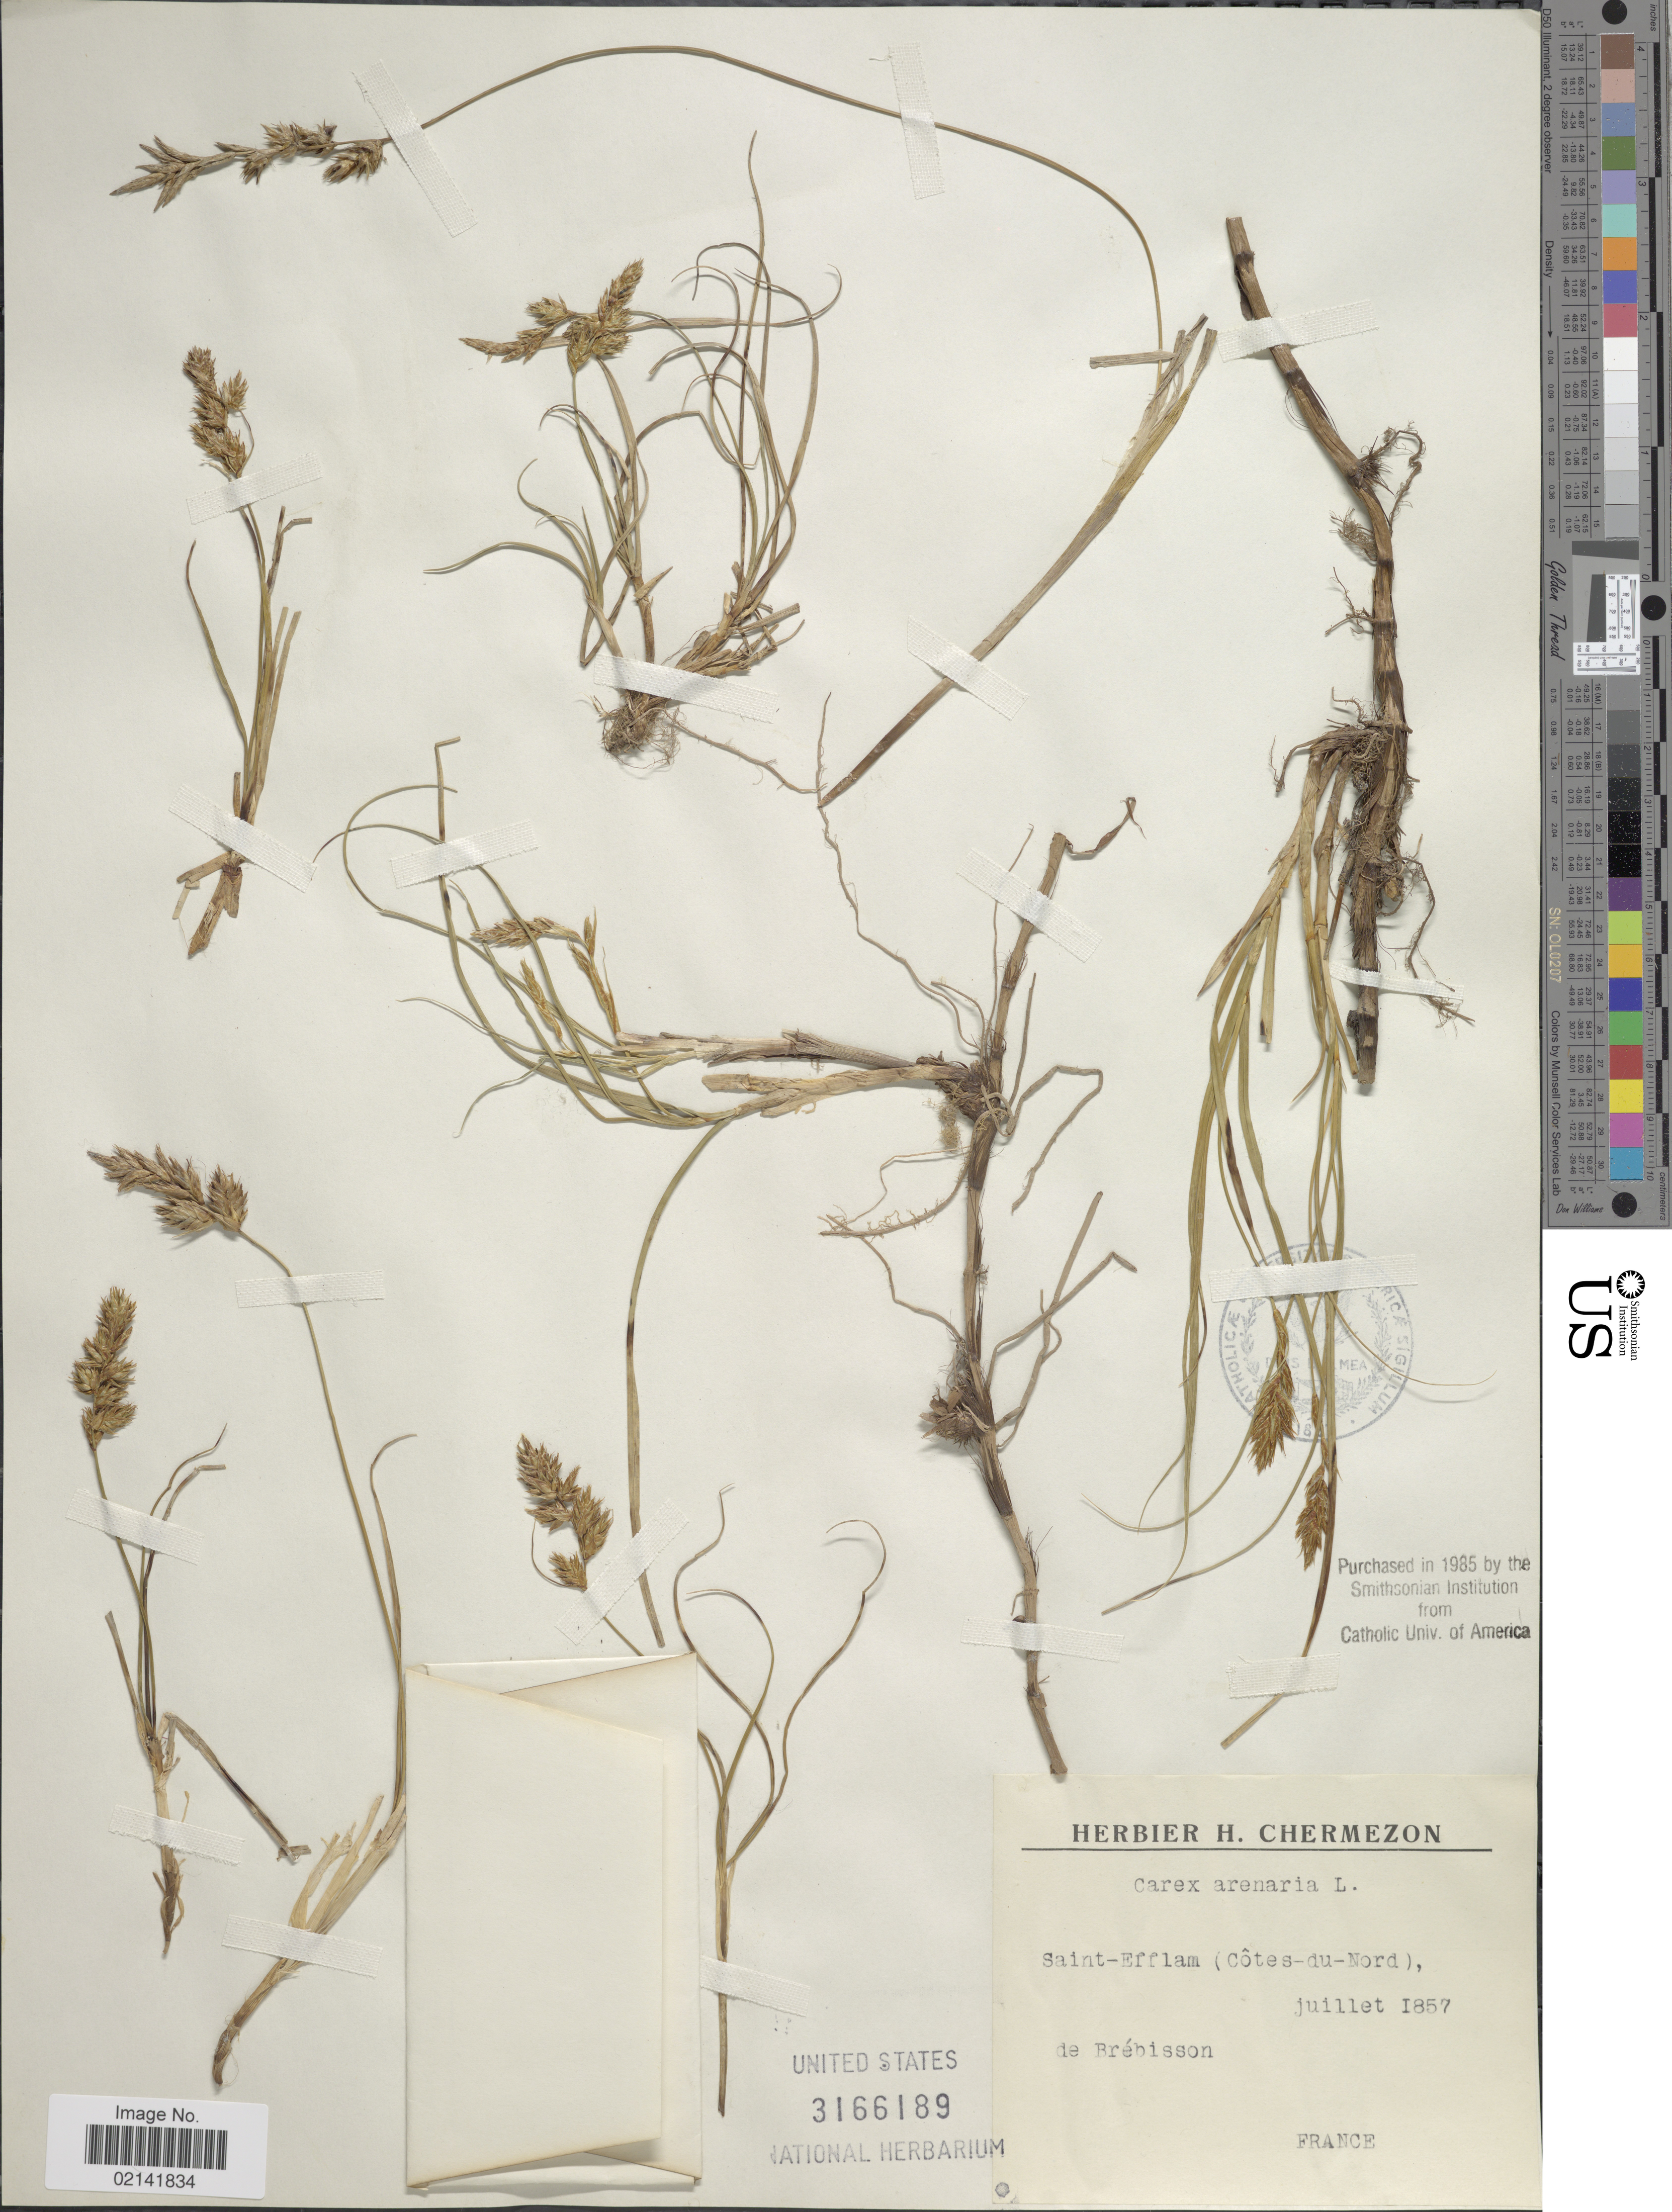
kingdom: Plantae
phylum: Tracheophyta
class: Liliopsida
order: Poales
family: Cyperaceae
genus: Carex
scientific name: Carex arenaria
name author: L.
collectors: L. A. de Brébisson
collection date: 1857-07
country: France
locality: Saint-Efflam (Cotes-du-Nord)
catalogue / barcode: US 3166189